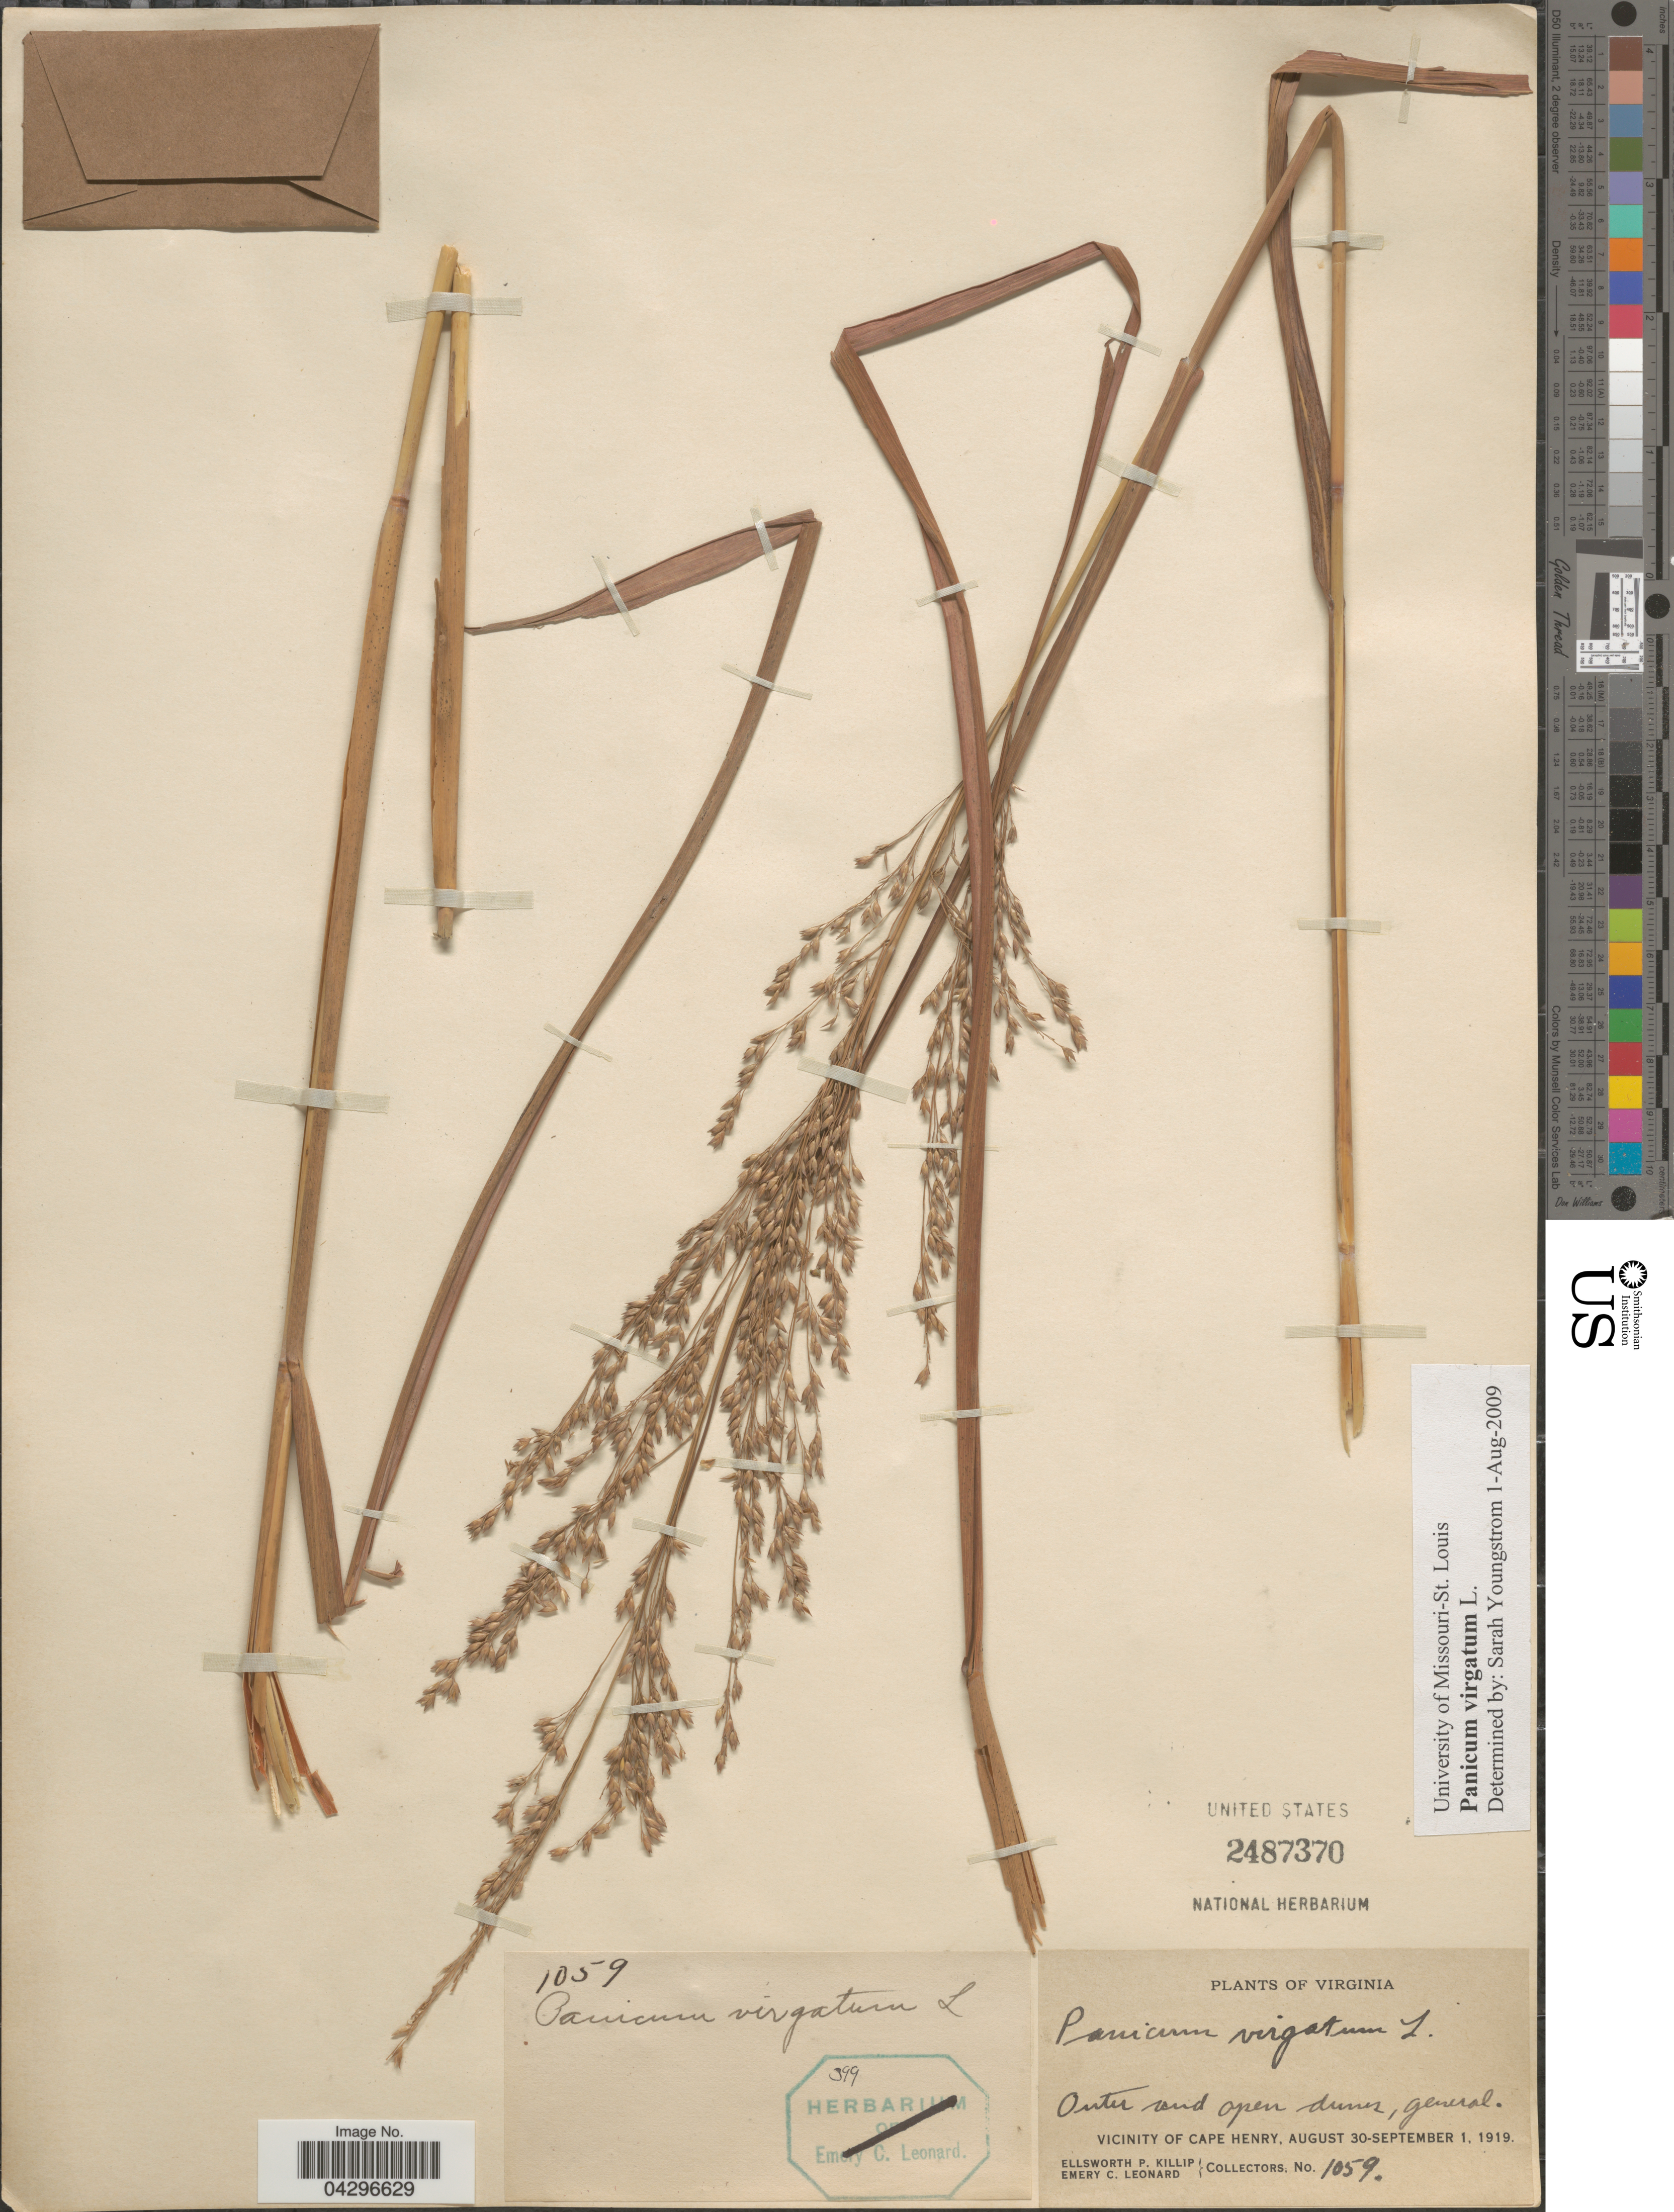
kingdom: Plantae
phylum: Tracheophyta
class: Liliopsida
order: Poales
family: Poaceae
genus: Panicum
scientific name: Panicum virgatum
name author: L.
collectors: E. P. Killip & E. C. Leonard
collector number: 1059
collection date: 1919-08-30/1919-09-01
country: United States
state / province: Virginia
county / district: City of Virginia Beach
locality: Vicinity of Cape Henry.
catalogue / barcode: US 2487370